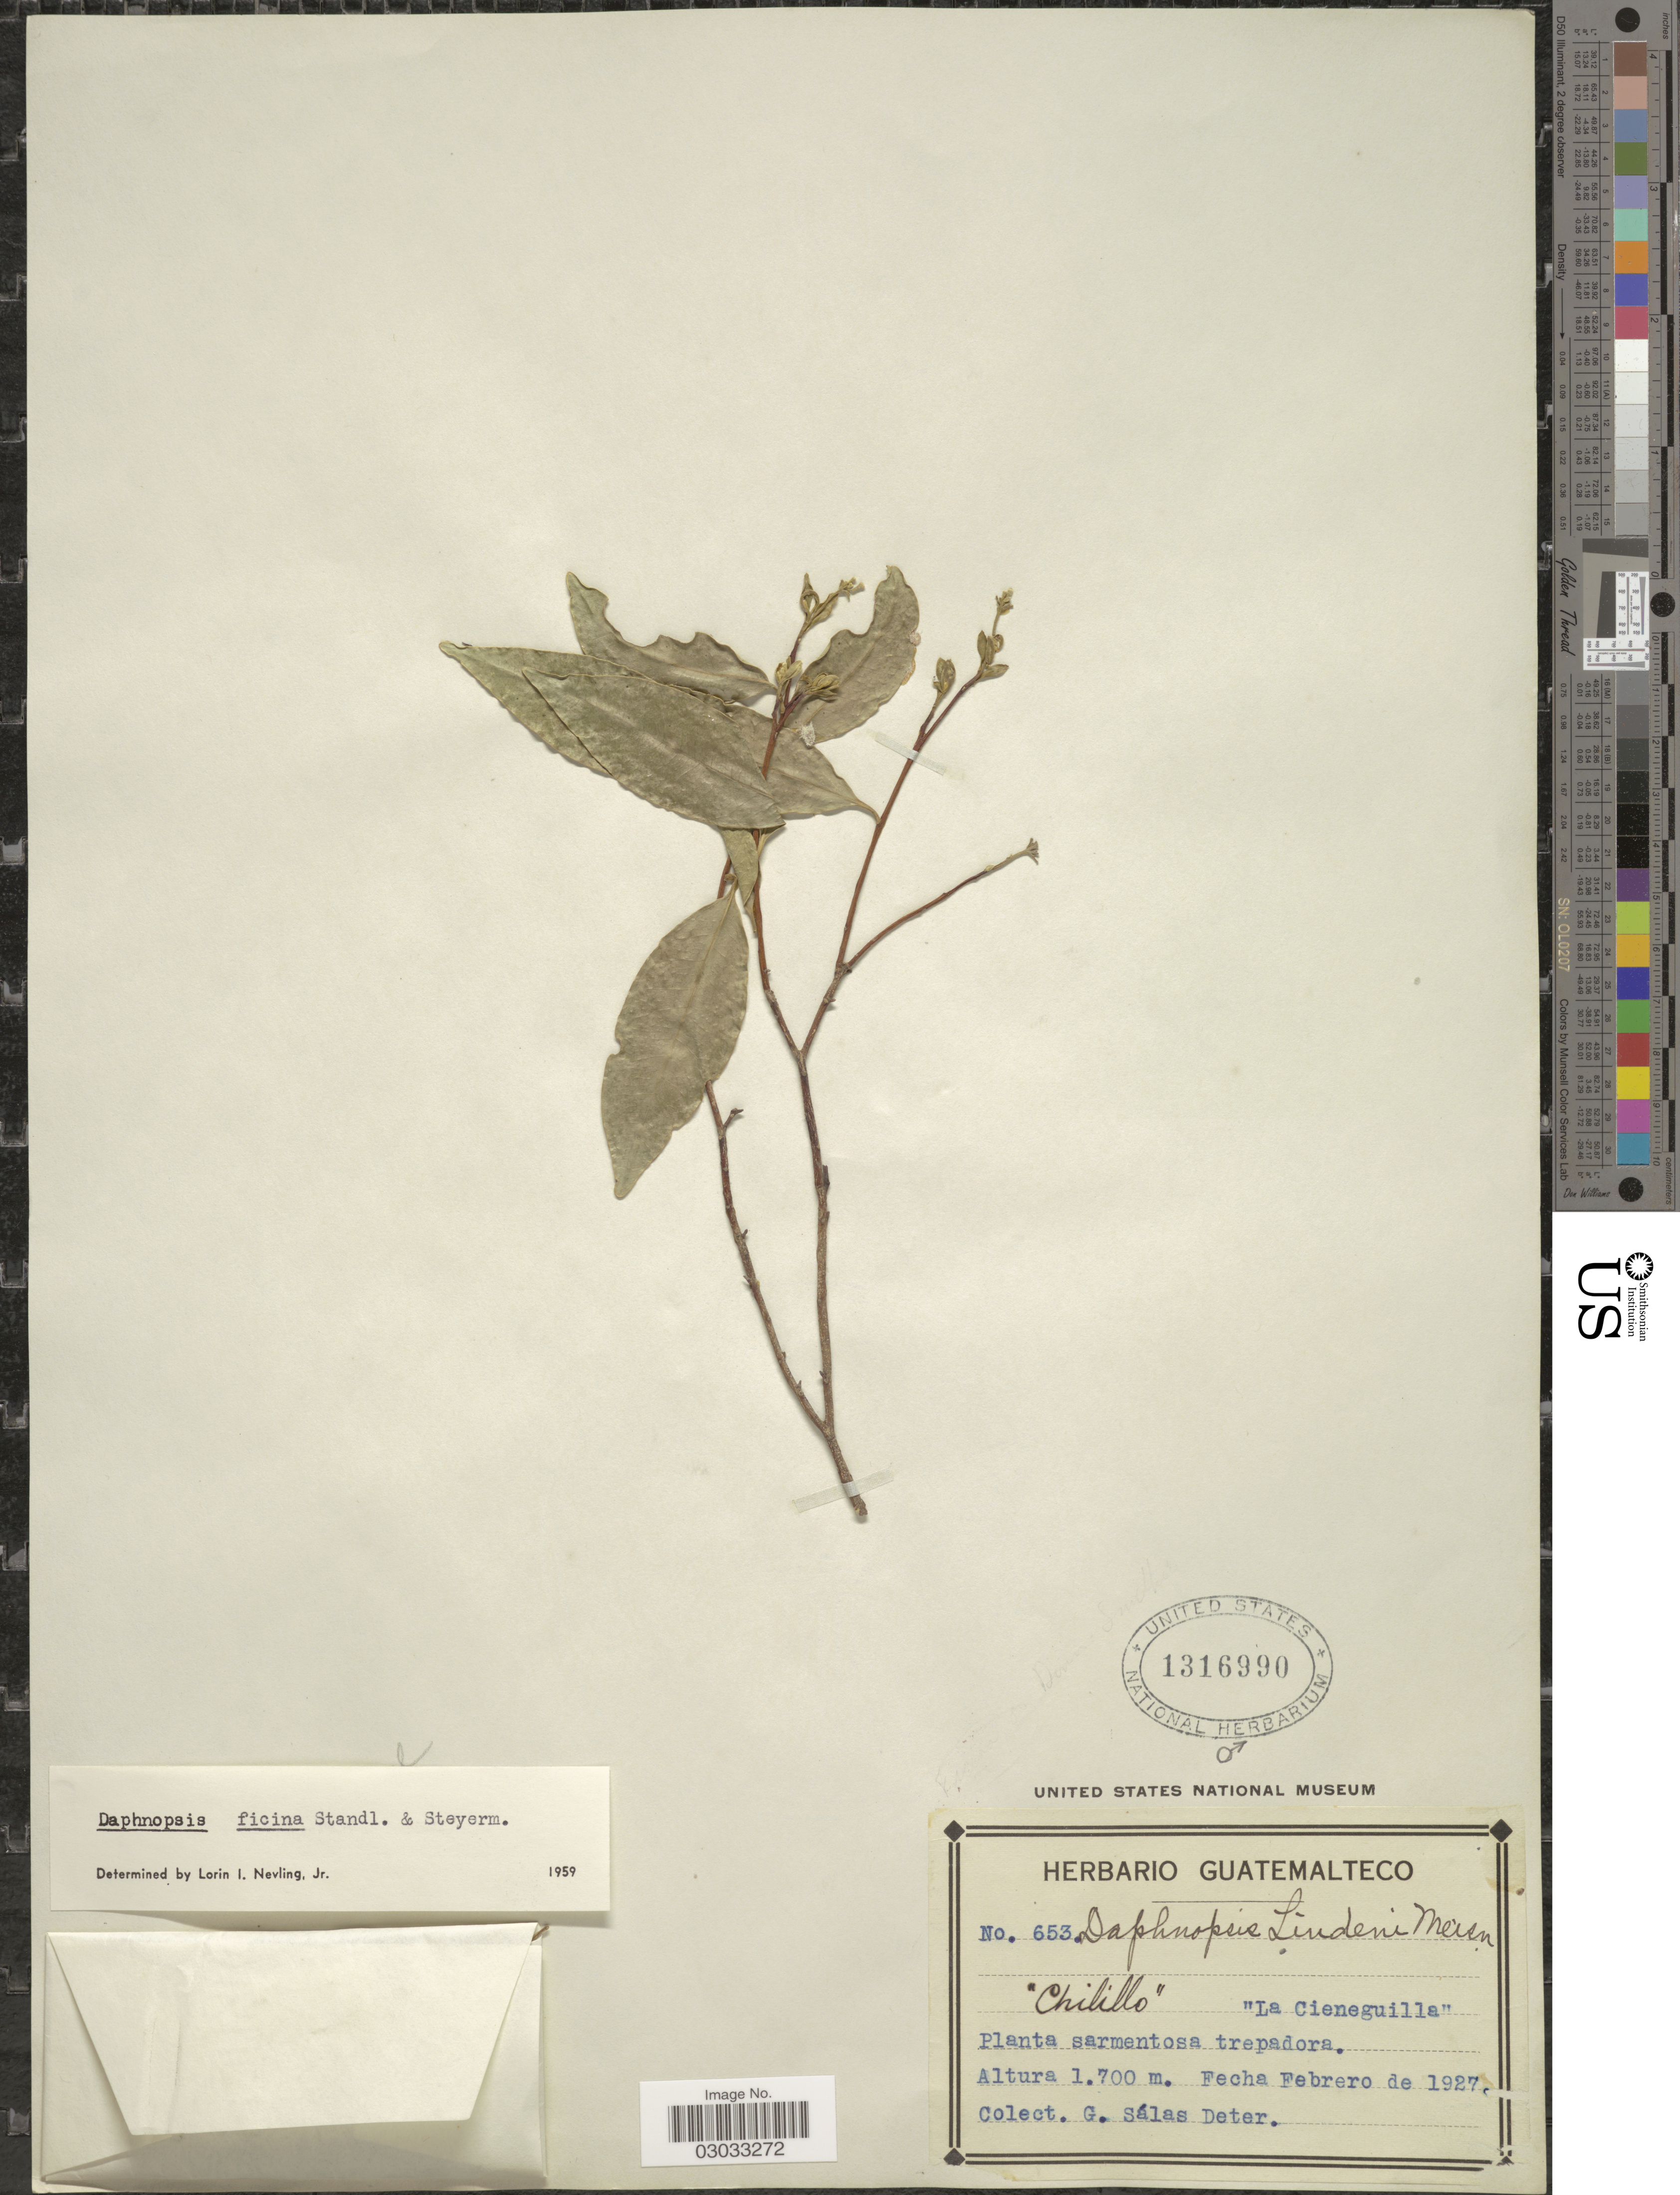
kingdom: Plantae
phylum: Tracheophyta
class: Magnoliopsida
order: Malvales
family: Thymelaeaceae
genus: Daphnopsis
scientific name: Daphnopsis ficina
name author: Standl. & Steyerm.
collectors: G. Salas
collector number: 653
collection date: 1927-02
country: Guatemala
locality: Chilillo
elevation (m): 1700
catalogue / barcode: US 1316990